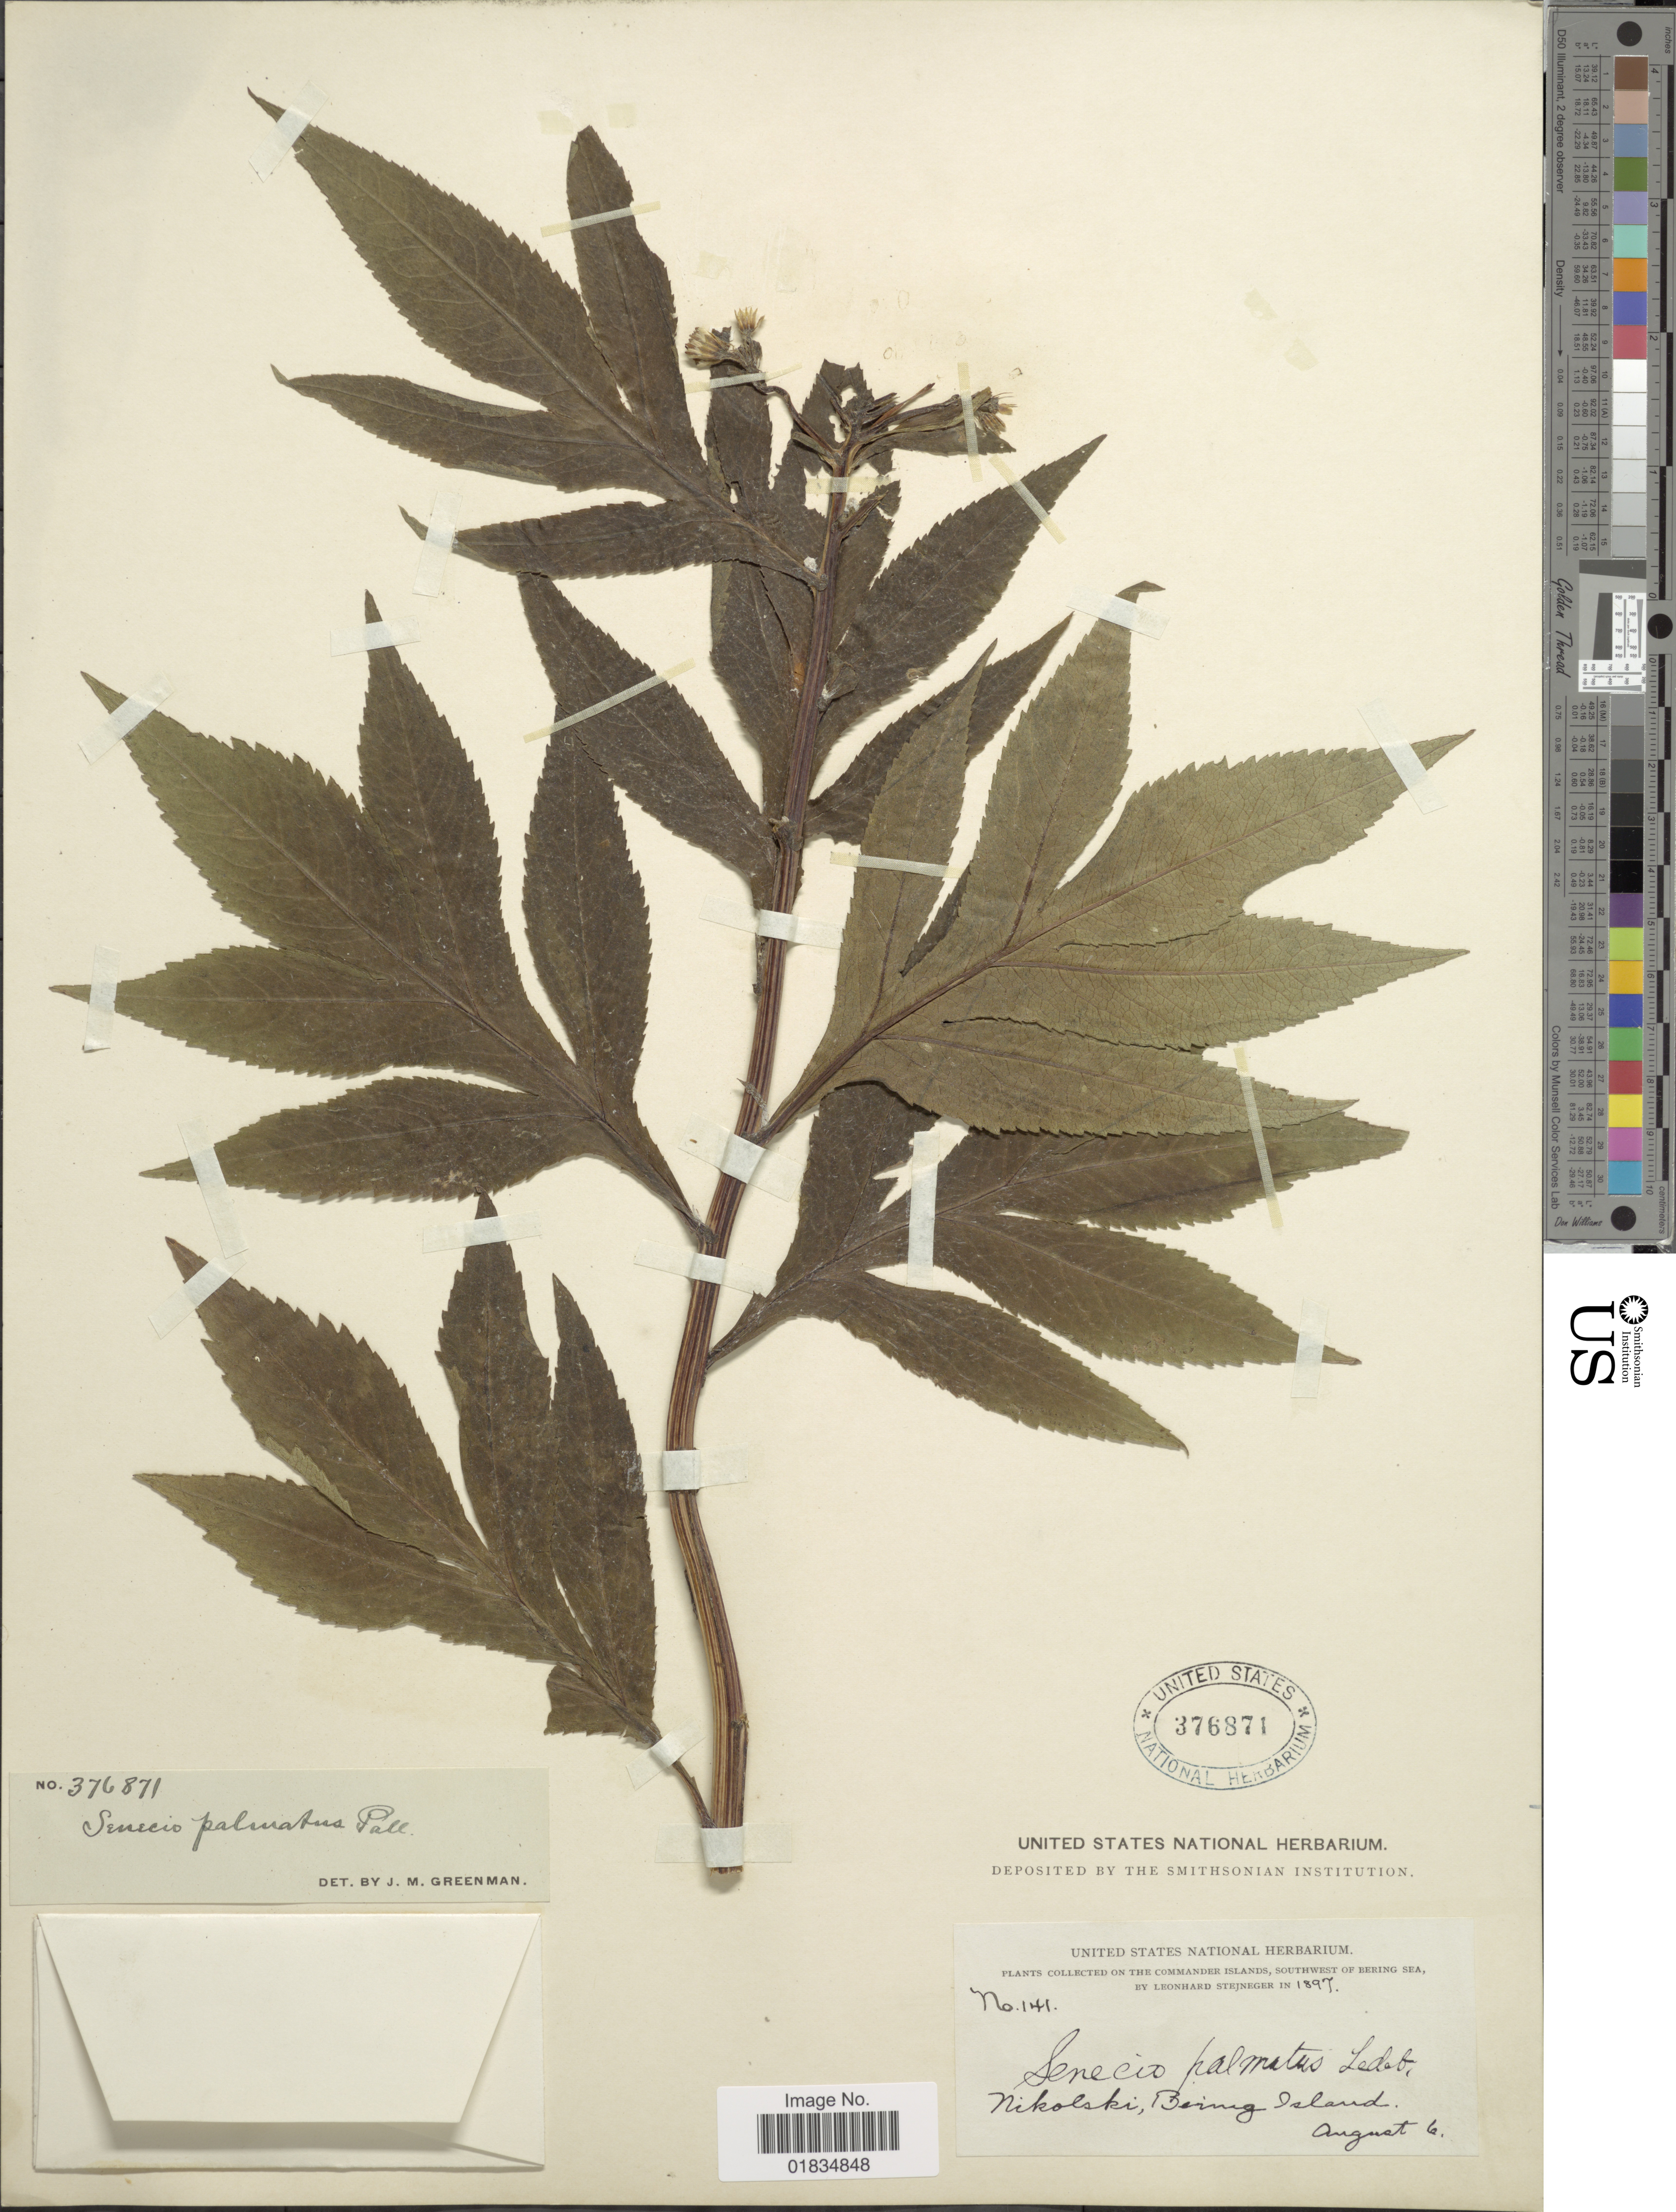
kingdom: Plantae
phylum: Tracheophyta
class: Magnoliopsida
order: Asterales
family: Asteraceae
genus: Jacobaea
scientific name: Jacobaea cannabifolia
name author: (Less.) E. Wiebe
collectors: L. Stejneger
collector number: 141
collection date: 1897-08-06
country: Russian Federation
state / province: Kamchatka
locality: Nikolski, Bering Island, Southwest of Bering Sea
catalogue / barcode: US 376871